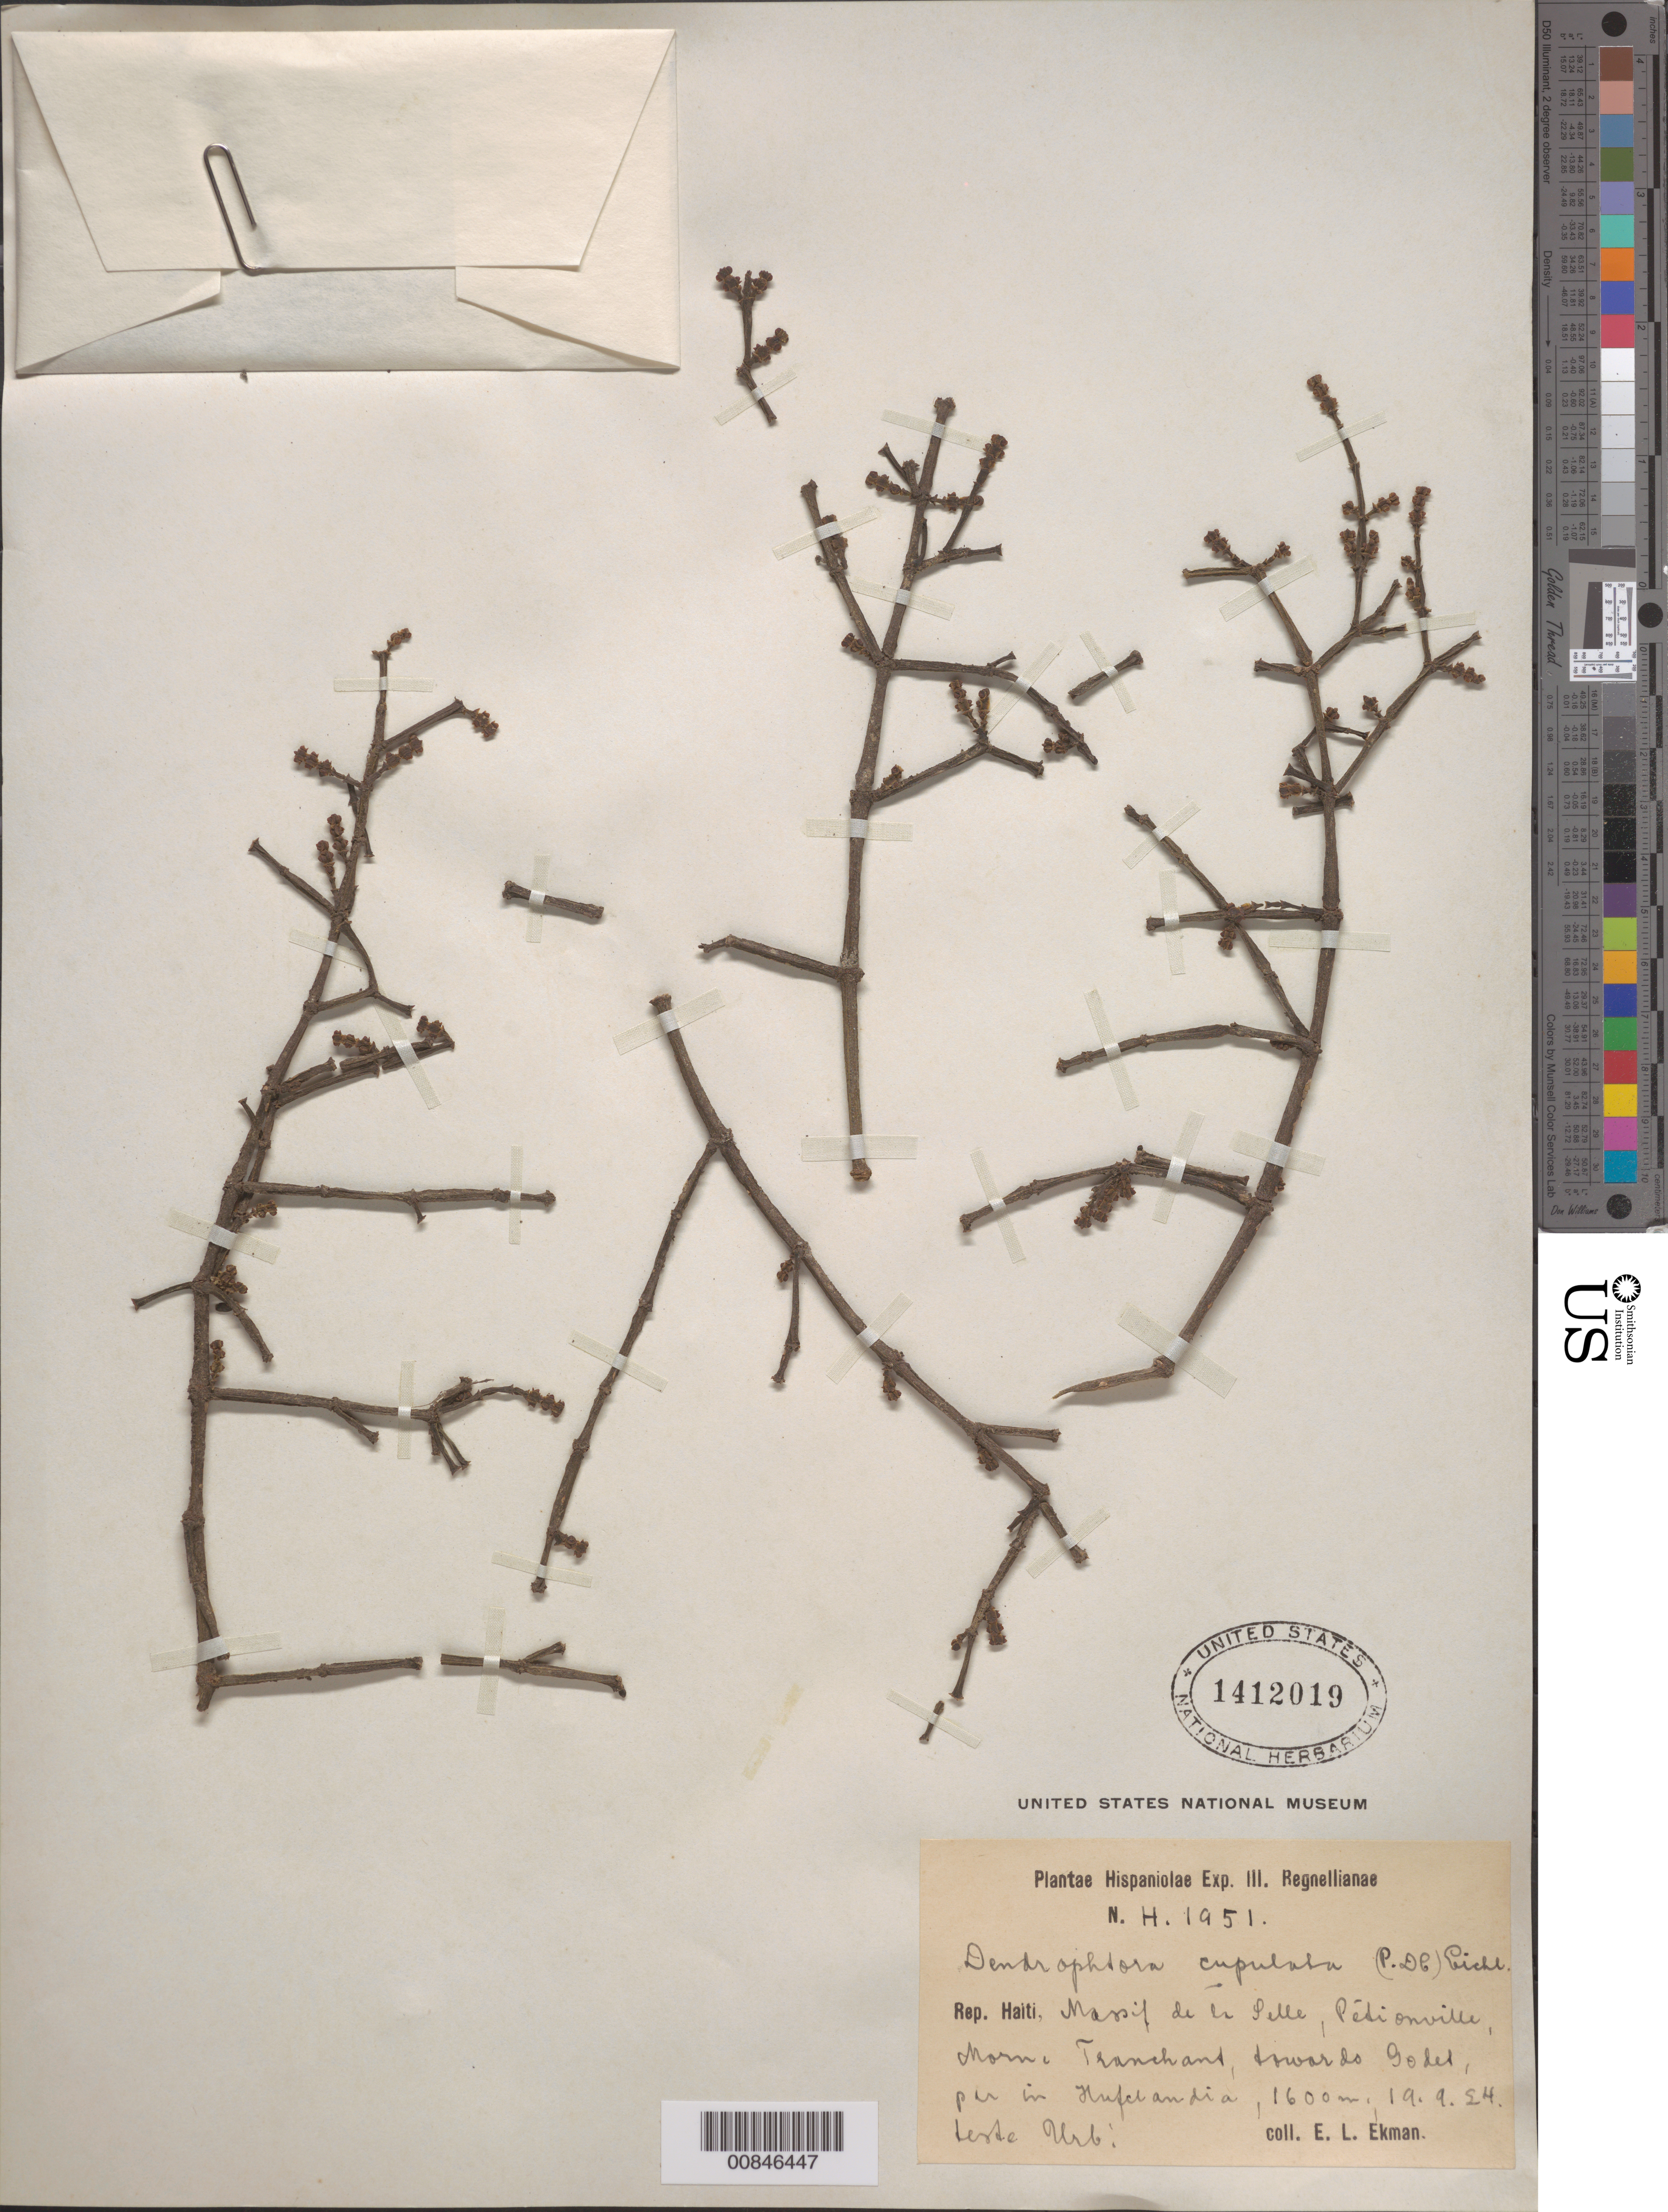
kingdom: Plantae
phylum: Tracheophyta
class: Magnoliopsida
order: Santalales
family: Viscaceae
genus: Dendrophthora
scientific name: Dendrophthora cupulata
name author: (DC.) Eichler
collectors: E. L. Ekman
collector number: H 1951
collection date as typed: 19 Sep 1924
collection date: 1924-09-19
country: Haiti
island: Hispaniola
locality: Massif de la Selle, Pétionville, Morne Tranchant, towards Godet.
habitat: In Hufelandia.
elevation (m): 1600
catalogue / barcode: US 1412019